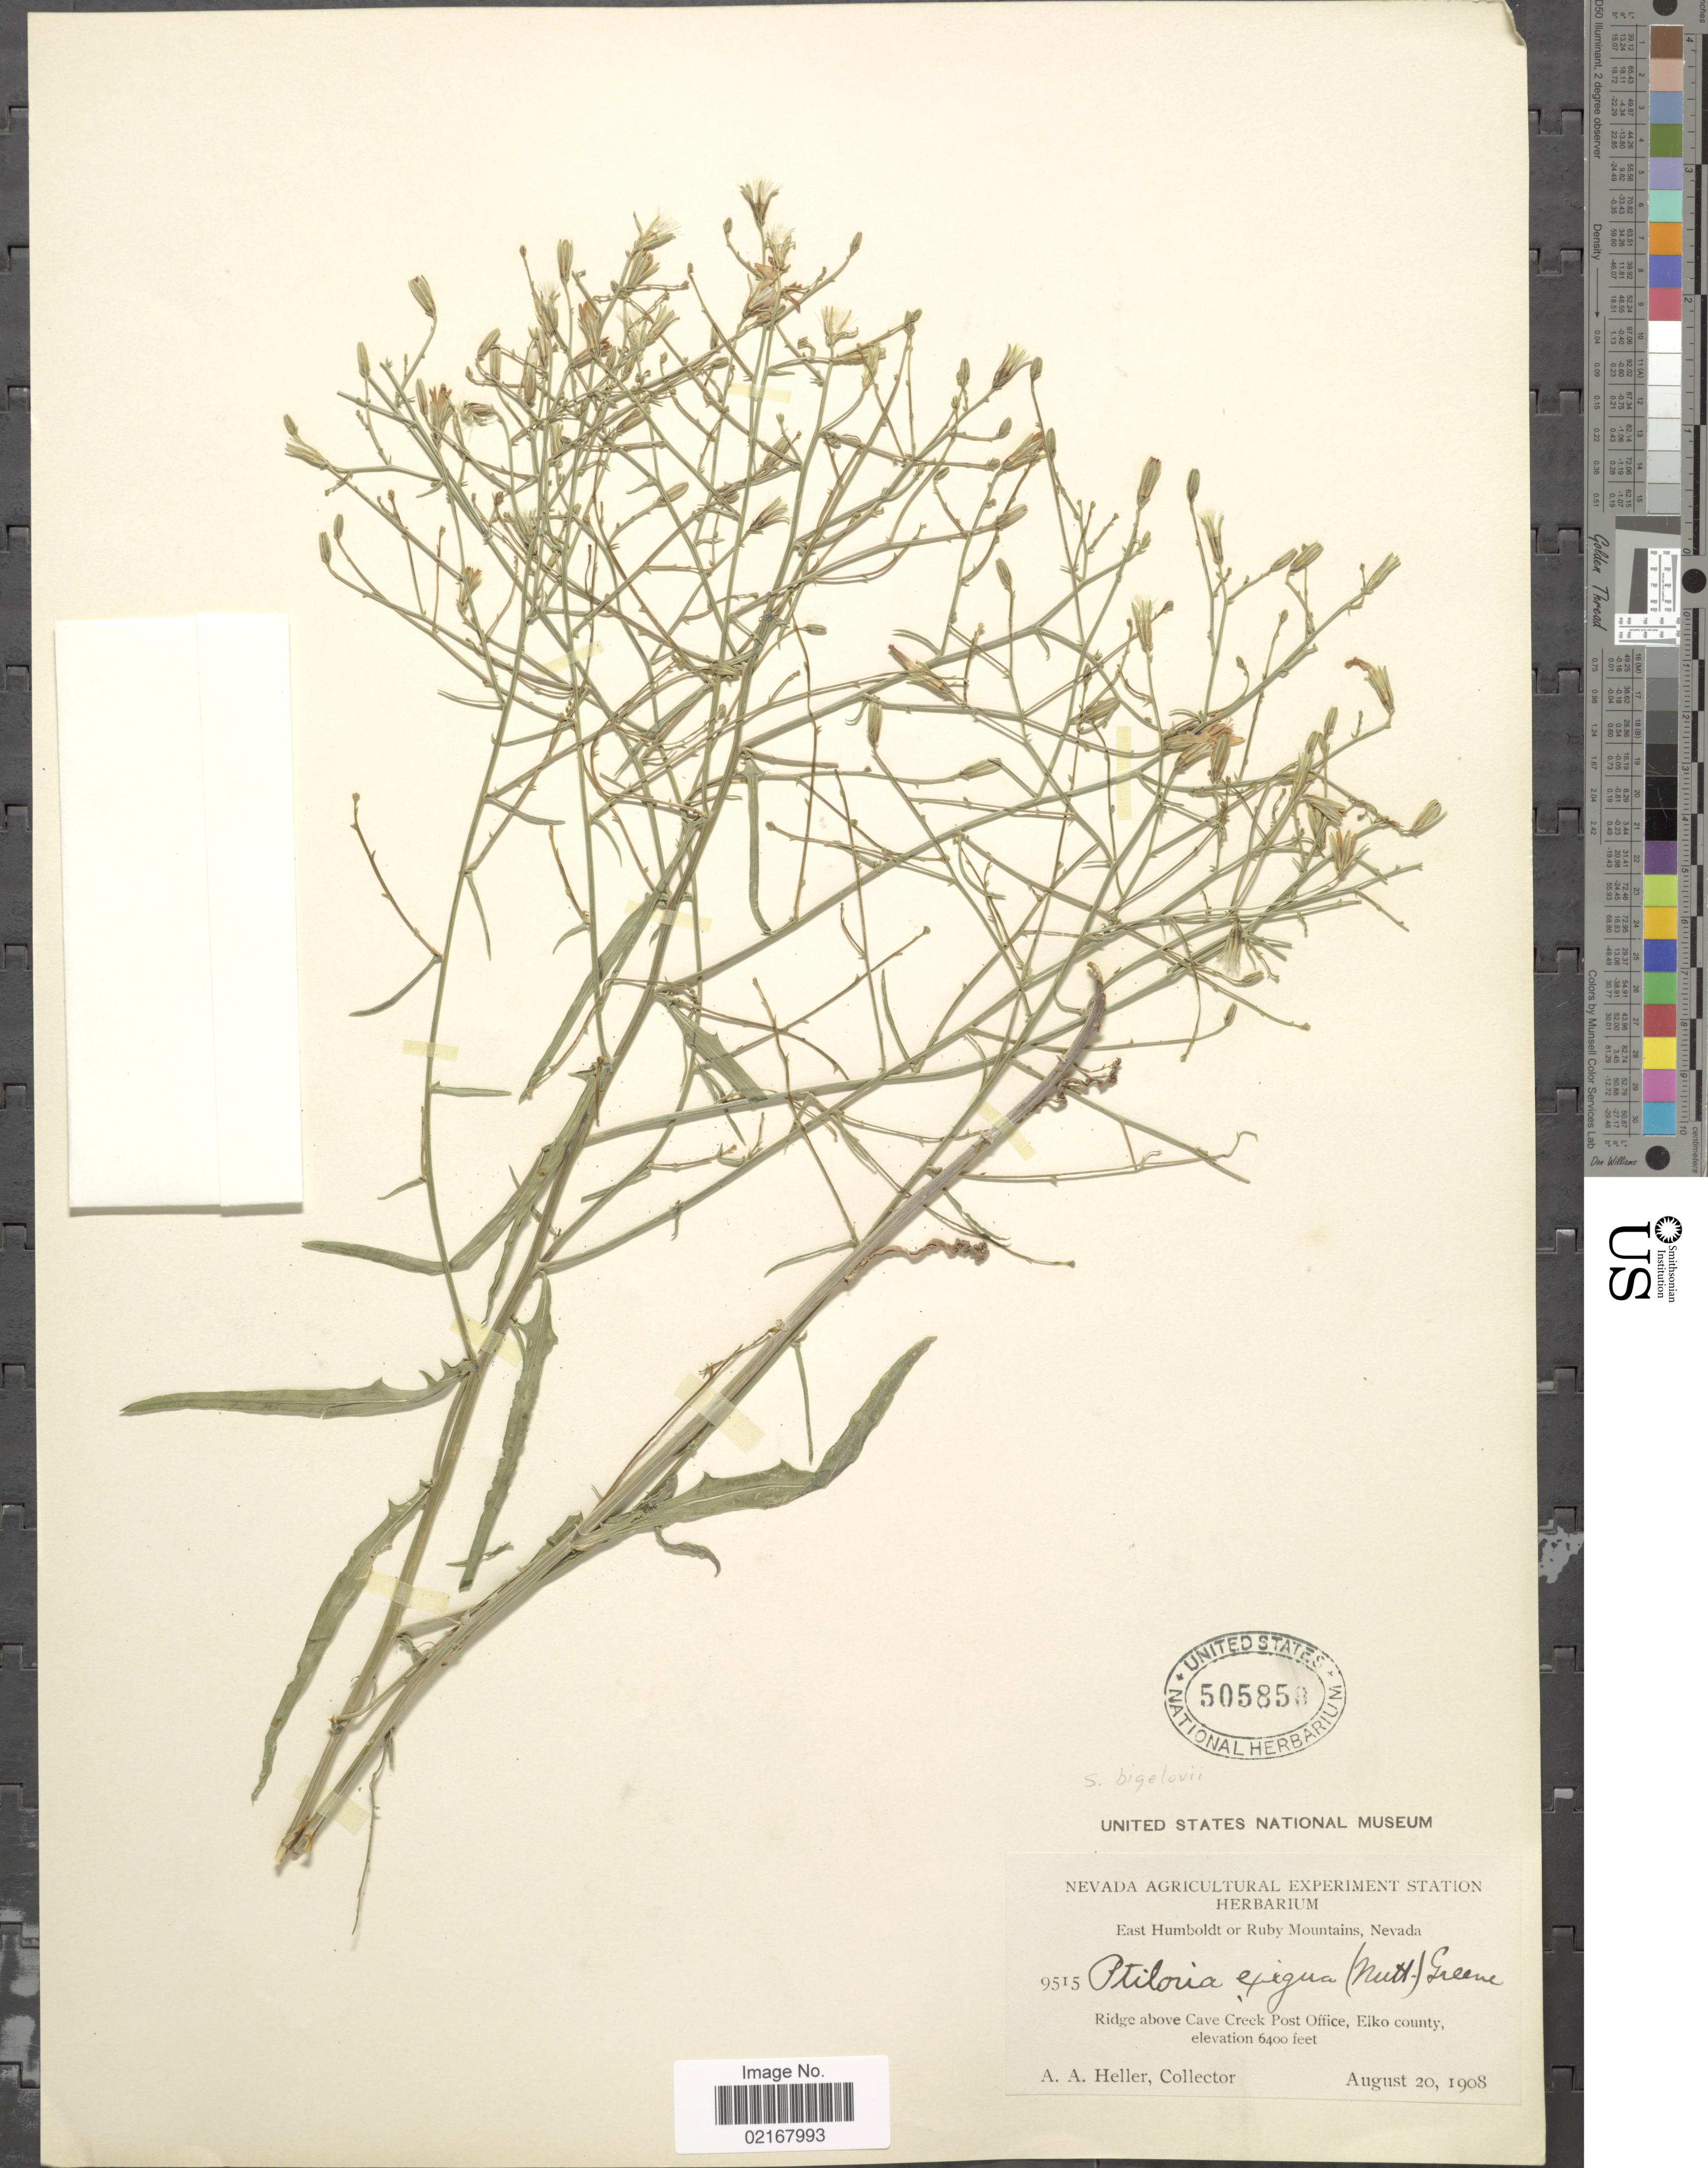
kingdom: Plantae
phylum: Tracheophyta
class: Magnoliopsida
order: Asterales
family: Asteraceae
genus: Stephanomeria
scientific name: Stephanomeria exigua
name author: Nutt.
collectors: A. A. Heller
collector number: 9515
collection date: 1908-08-20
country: United States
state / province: Nevada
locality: East Humboldt or Ruby Mountains, Nevada. Ridge above Cave Creek Post Office, Elko county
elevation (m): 1951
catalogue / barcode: US 505858